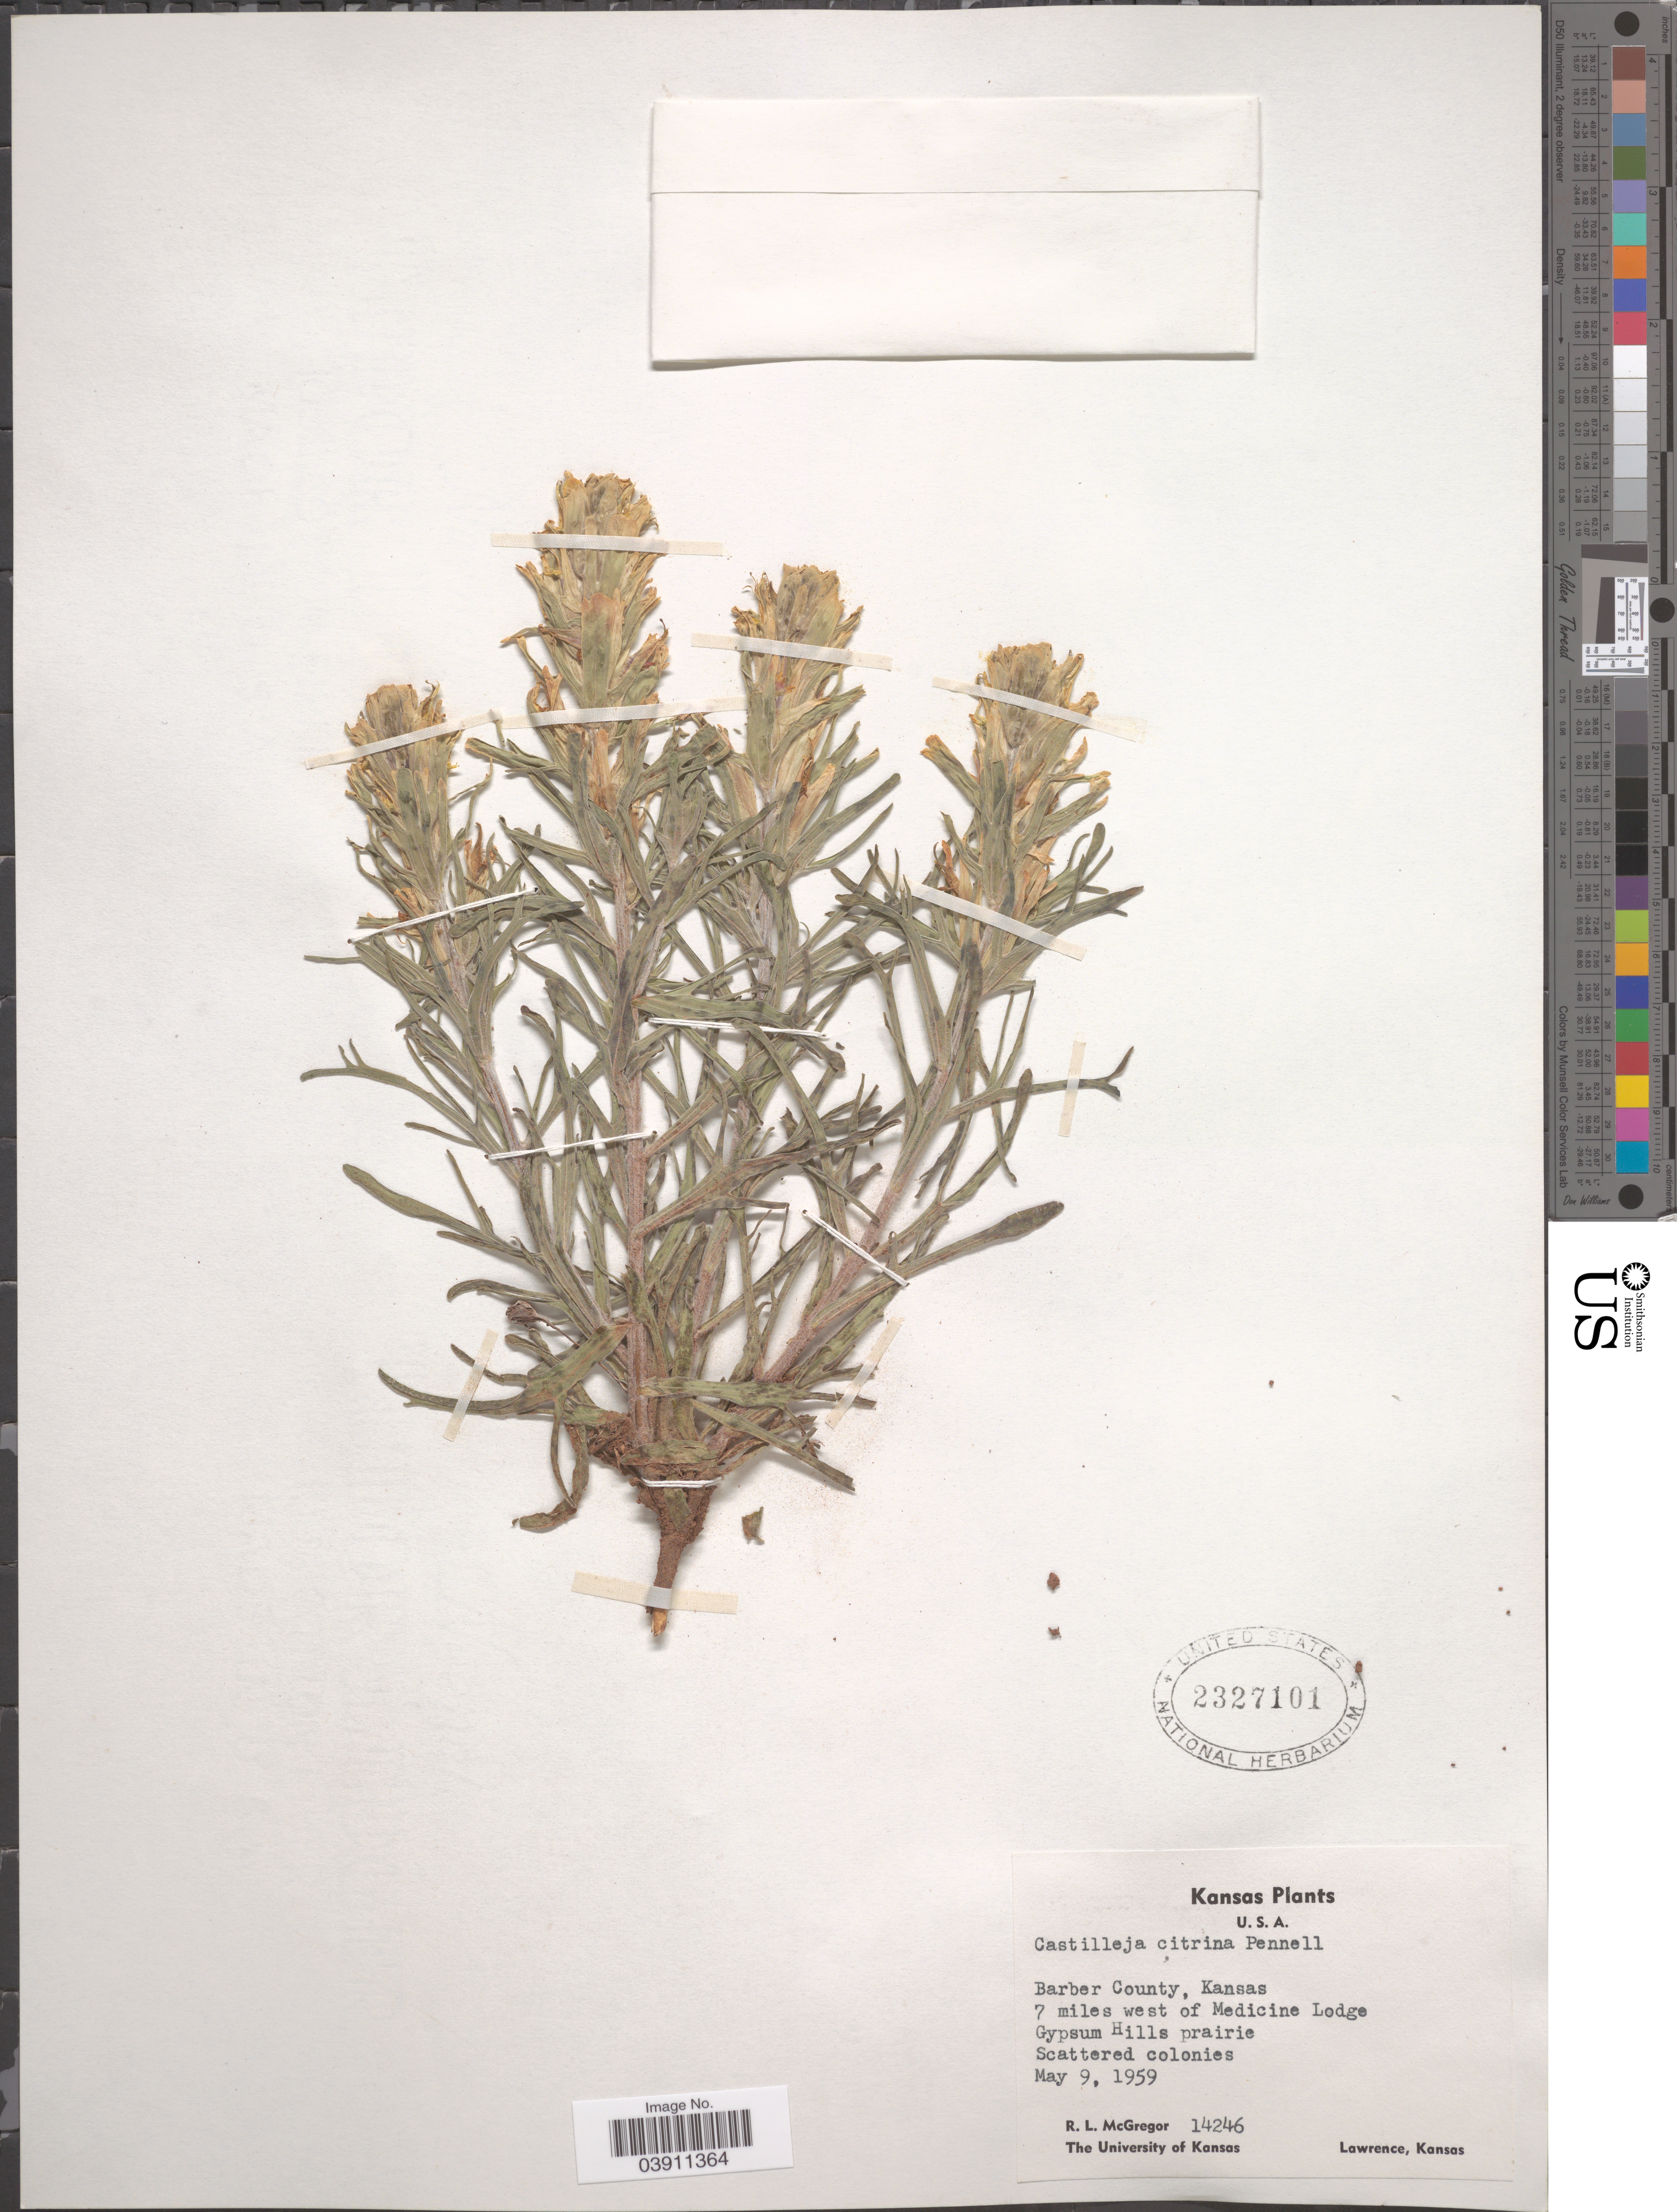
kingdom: Plantae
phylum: Tracheophyta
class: Magnoliopsida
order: Lamiales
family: Orobanchaceae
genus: Castilleja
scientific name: Castilleja citrina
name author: Pennell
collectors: R. McGregor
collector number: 14246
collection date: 1959-05-06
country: United States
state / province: Kansas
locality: Barber County, 7 miles west of Medicine Lodge. Gypsum Hills prairie. Scattered colonies.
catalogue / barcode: US 2327101